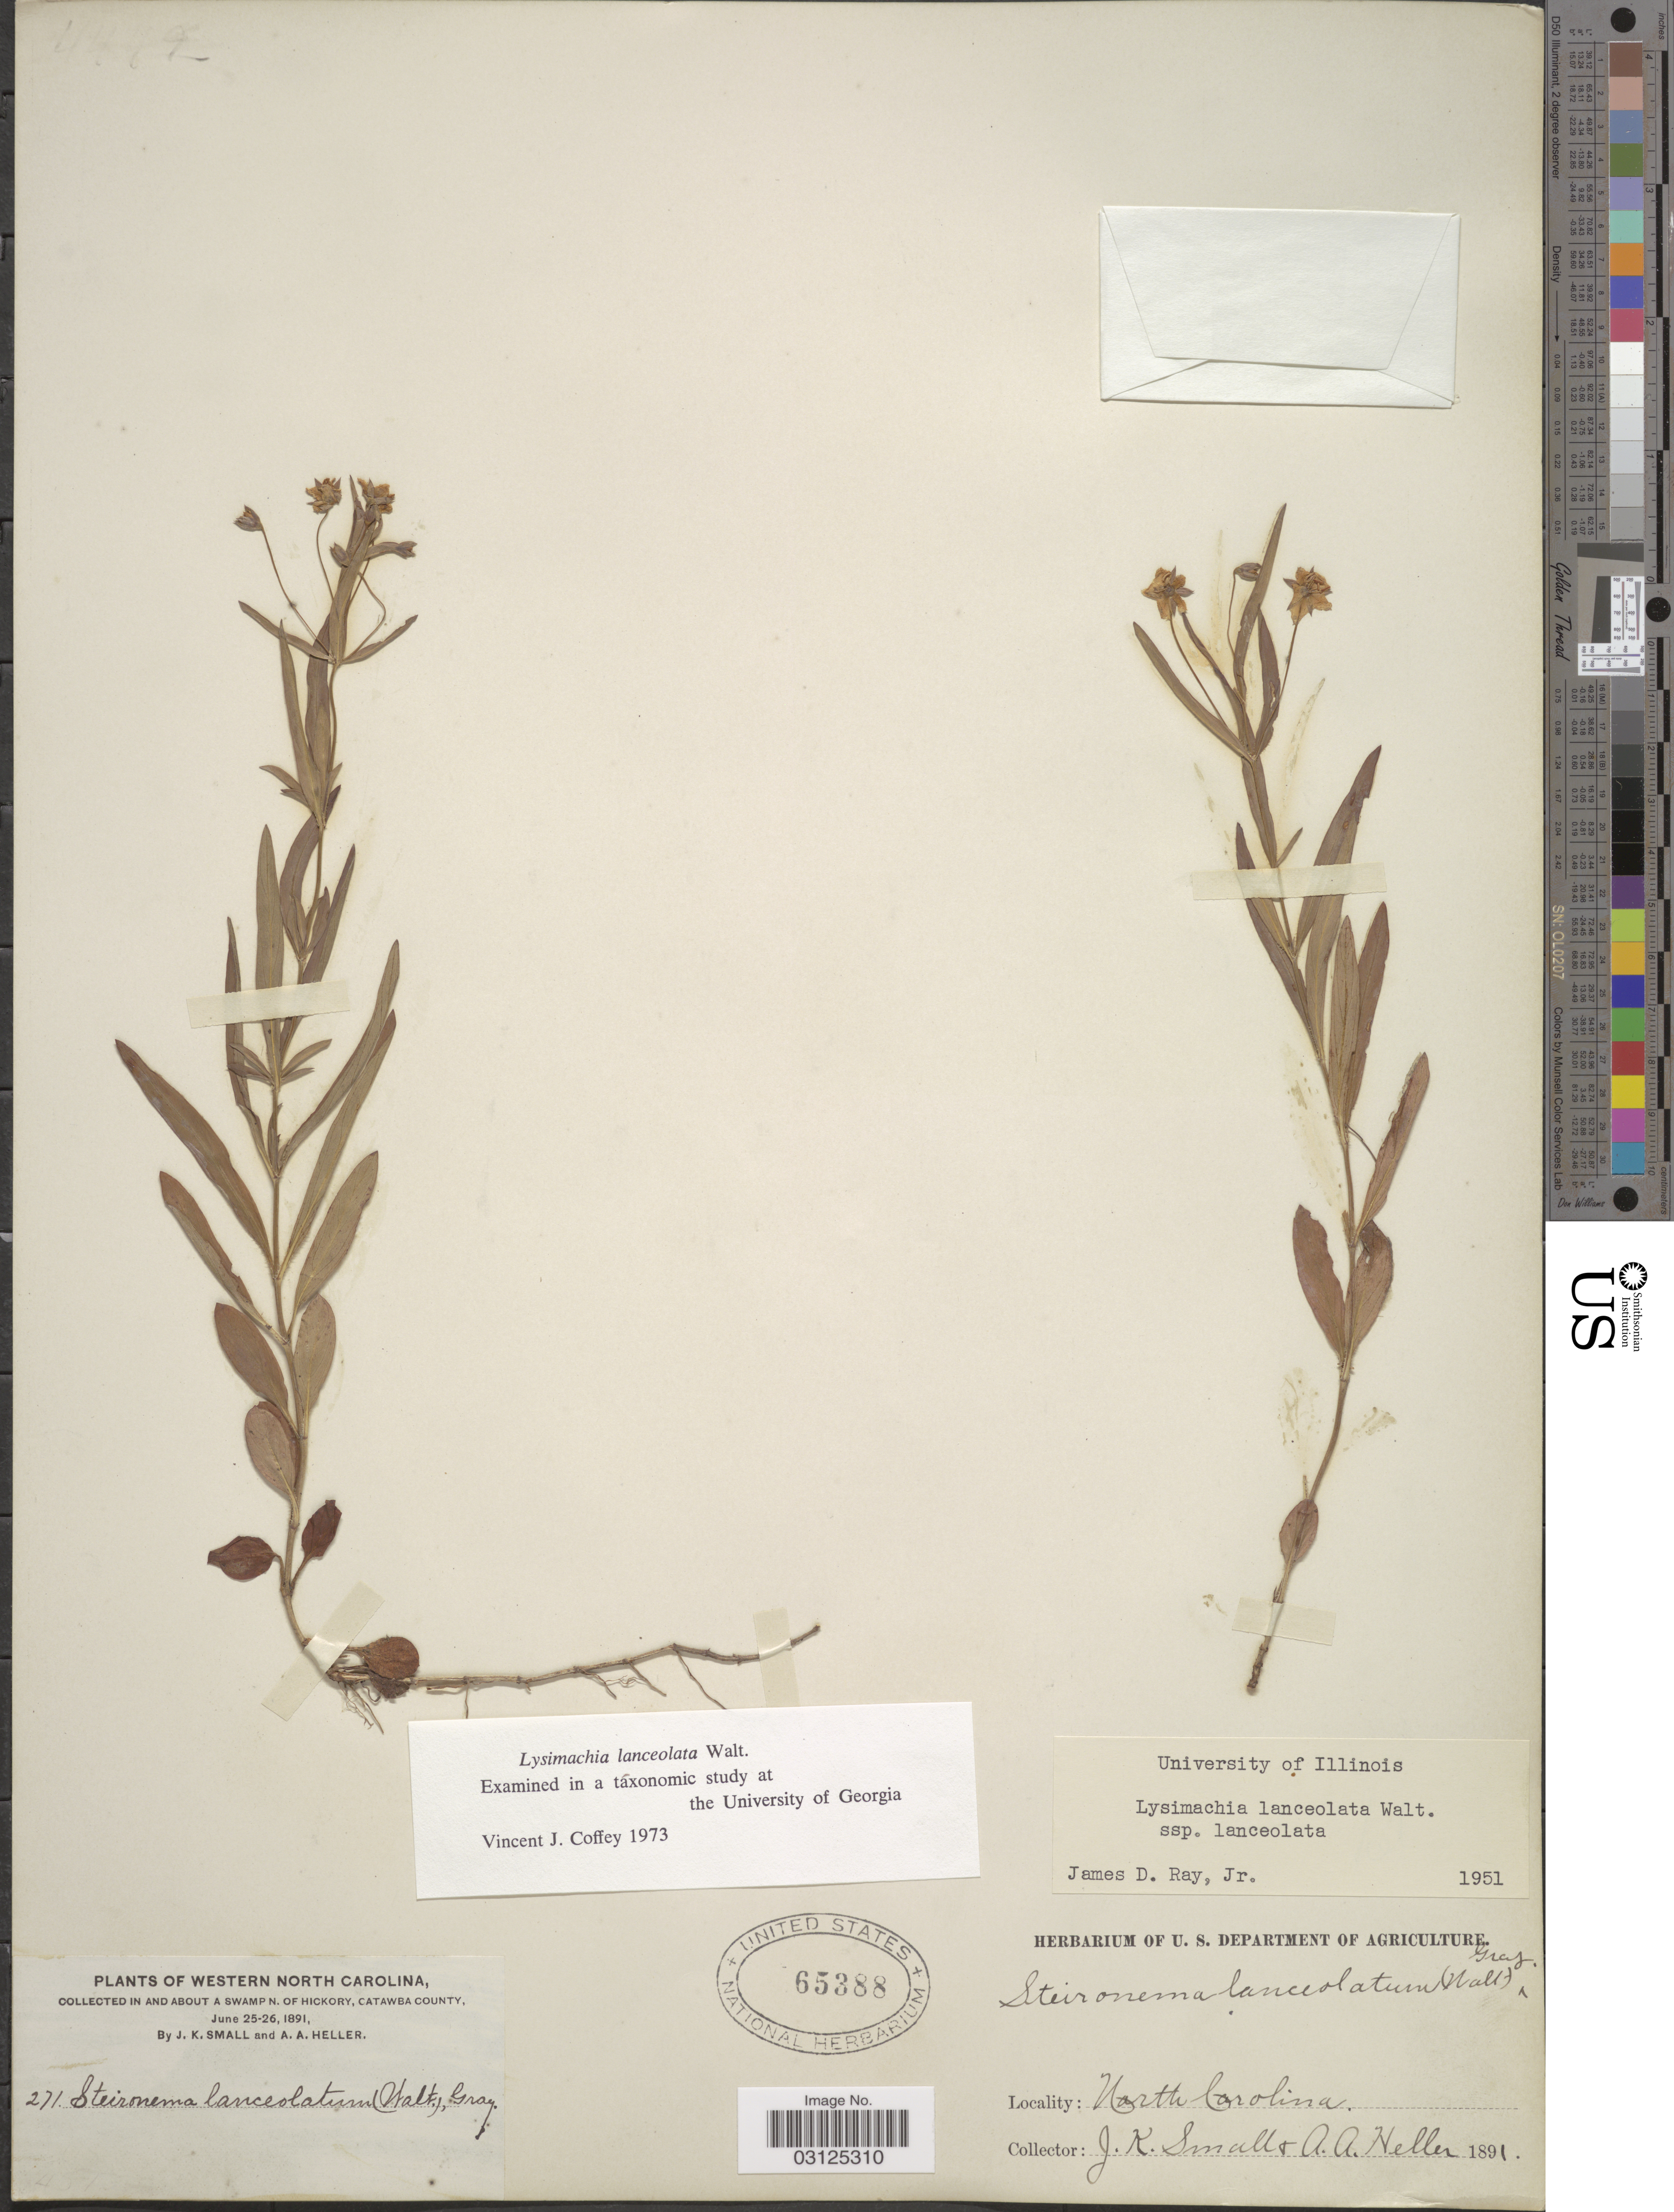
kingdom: Plantae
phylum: Tracheophyta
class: Magnoliopsida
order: Ericales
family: Primulaceae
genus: Steironema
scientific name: Steironema lanceolatum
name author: (Walter) A. Gray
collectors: J. K. Small & A. A. Heller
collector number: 271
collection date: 1891-06-25/1891-06-26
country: United States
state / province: North Carolina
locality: Western North Carolina, in and about swamp N. of Hickory, Catawba County.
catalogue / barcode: US 65388